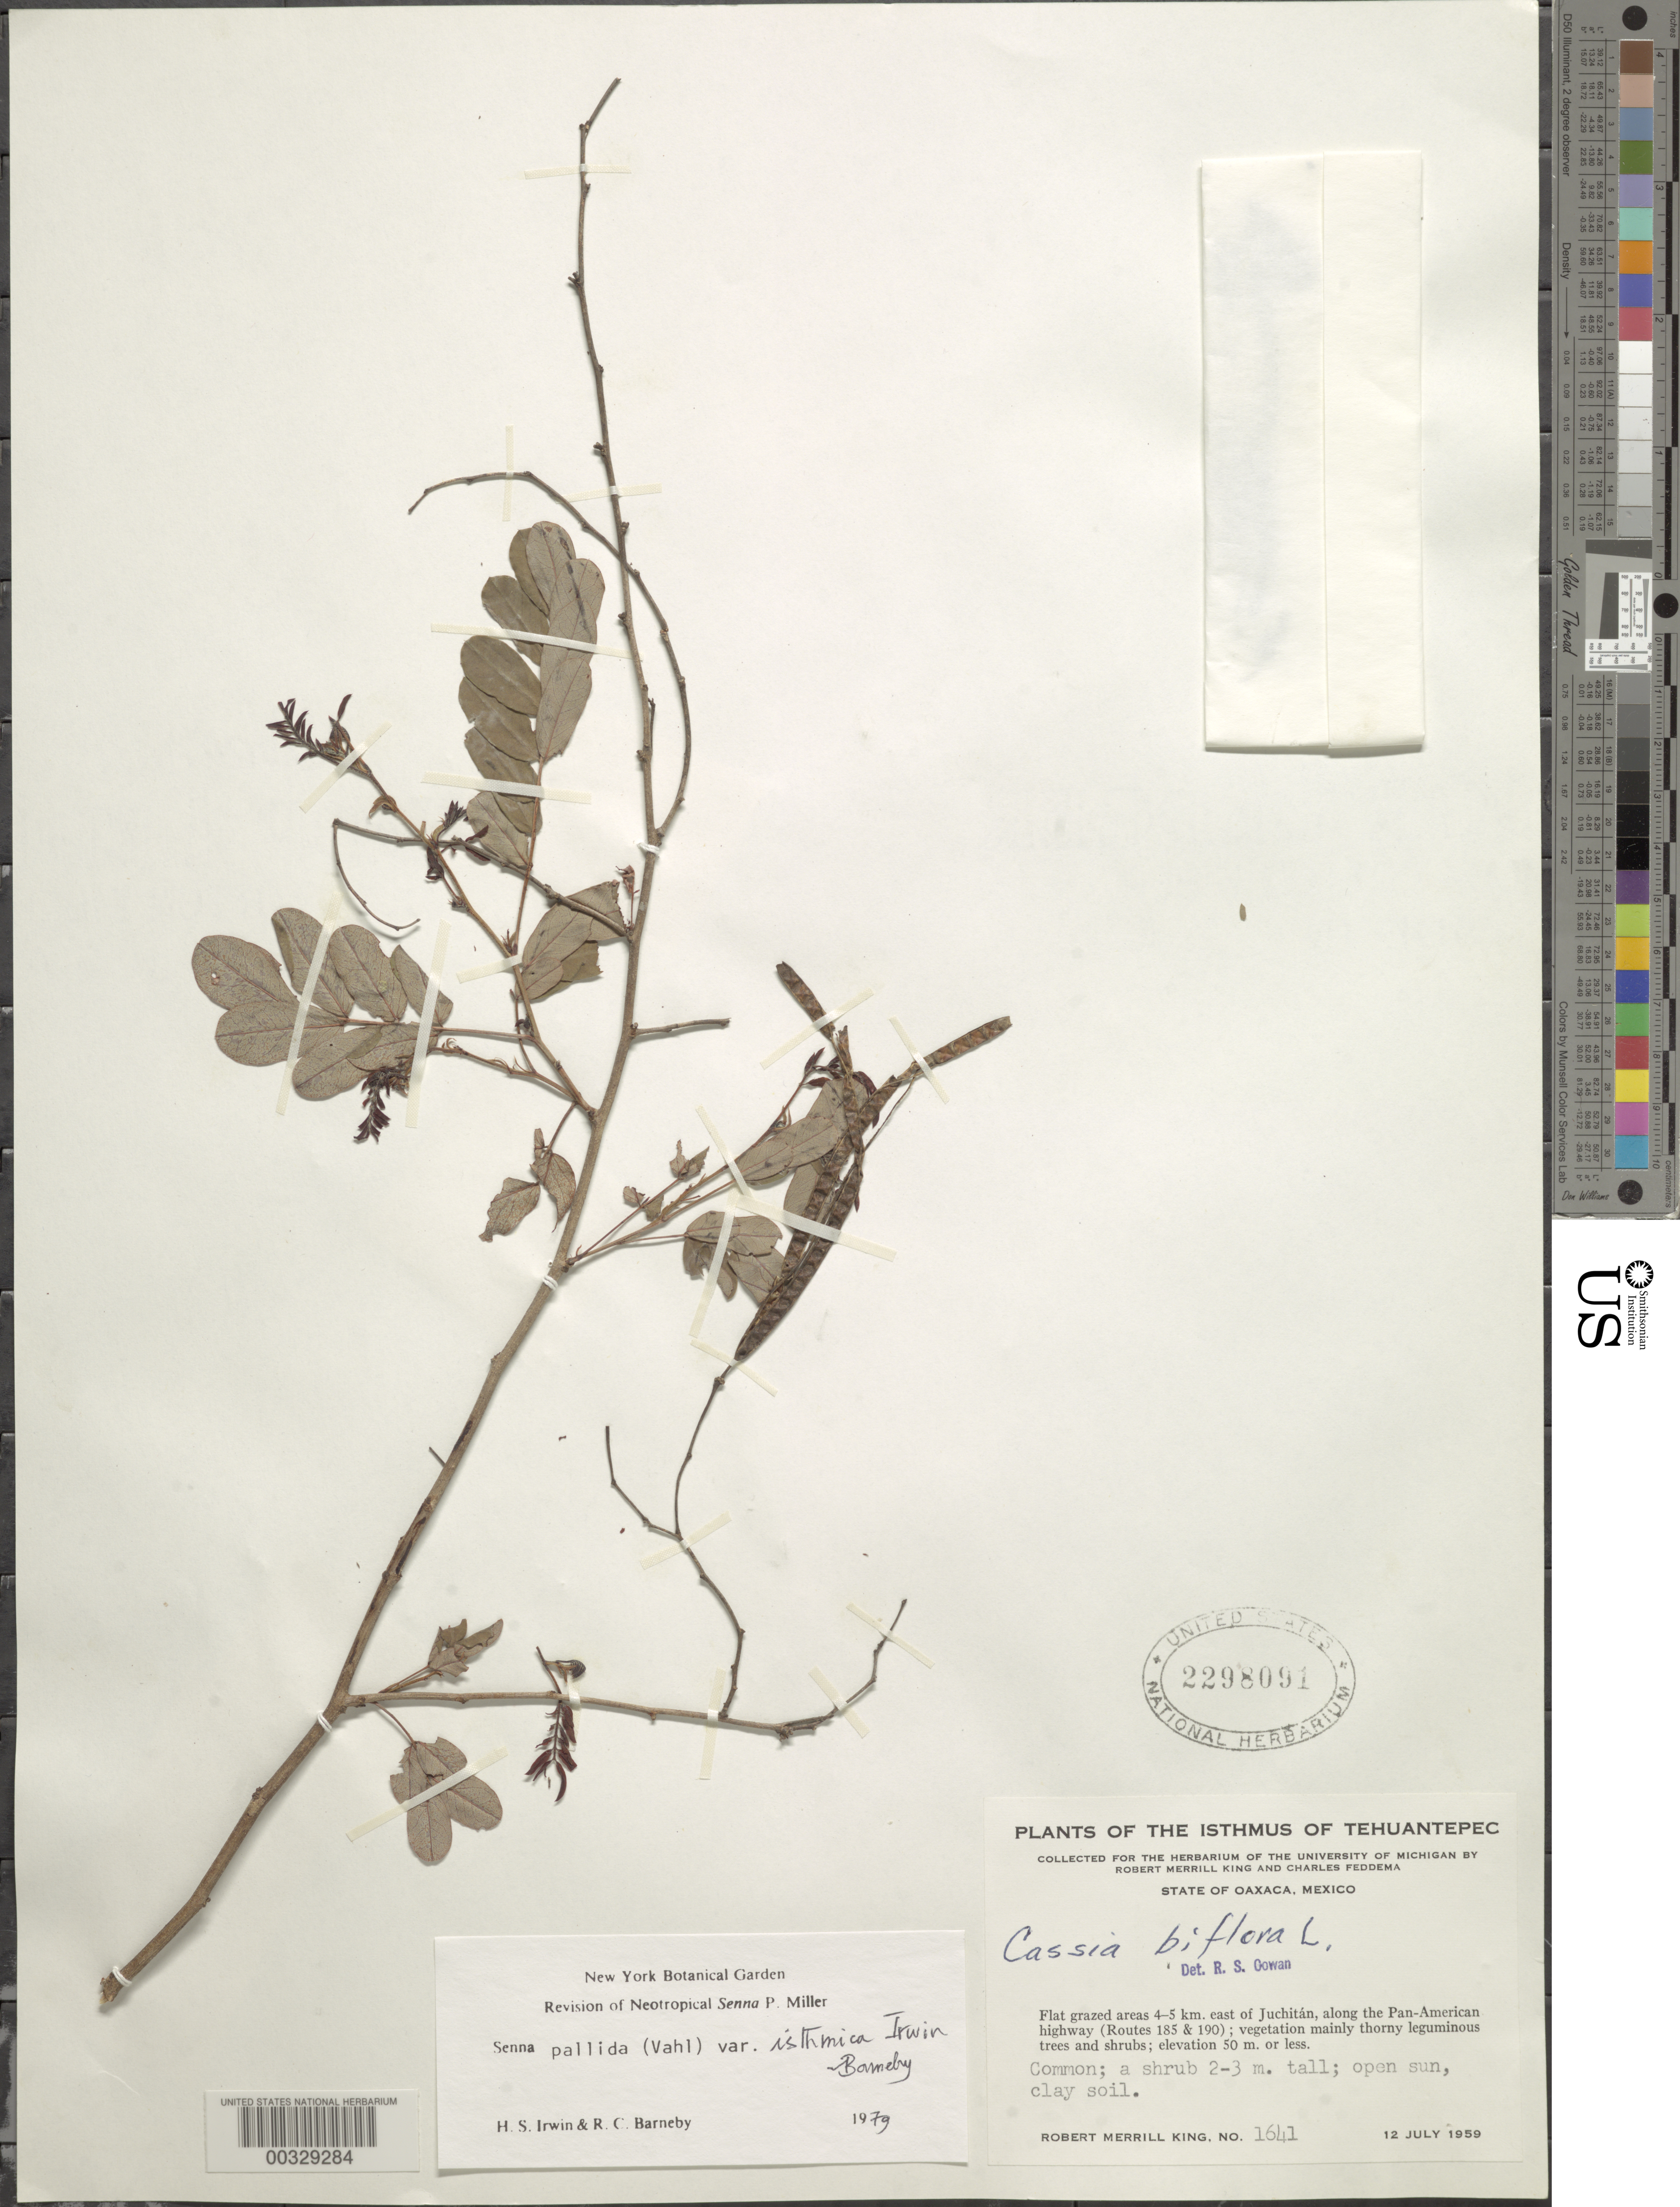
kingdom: Plantae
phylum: Tracheophyta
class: Magnoliopsida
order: Fabales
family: Fabaceae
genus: Senna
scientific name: Senna pallida var. isthmica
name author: H.S. Irwin & Barneby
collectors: R. M. King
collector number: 1641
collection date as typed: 12 Jul 1959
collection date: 1959-07-12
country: Mexico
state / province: Oaxaca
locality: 4-5 km E of Juchitan along Pan-American highway (routes 185 and 190)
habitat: Open sun; clay soil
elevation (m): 50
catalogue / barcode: US 2298091